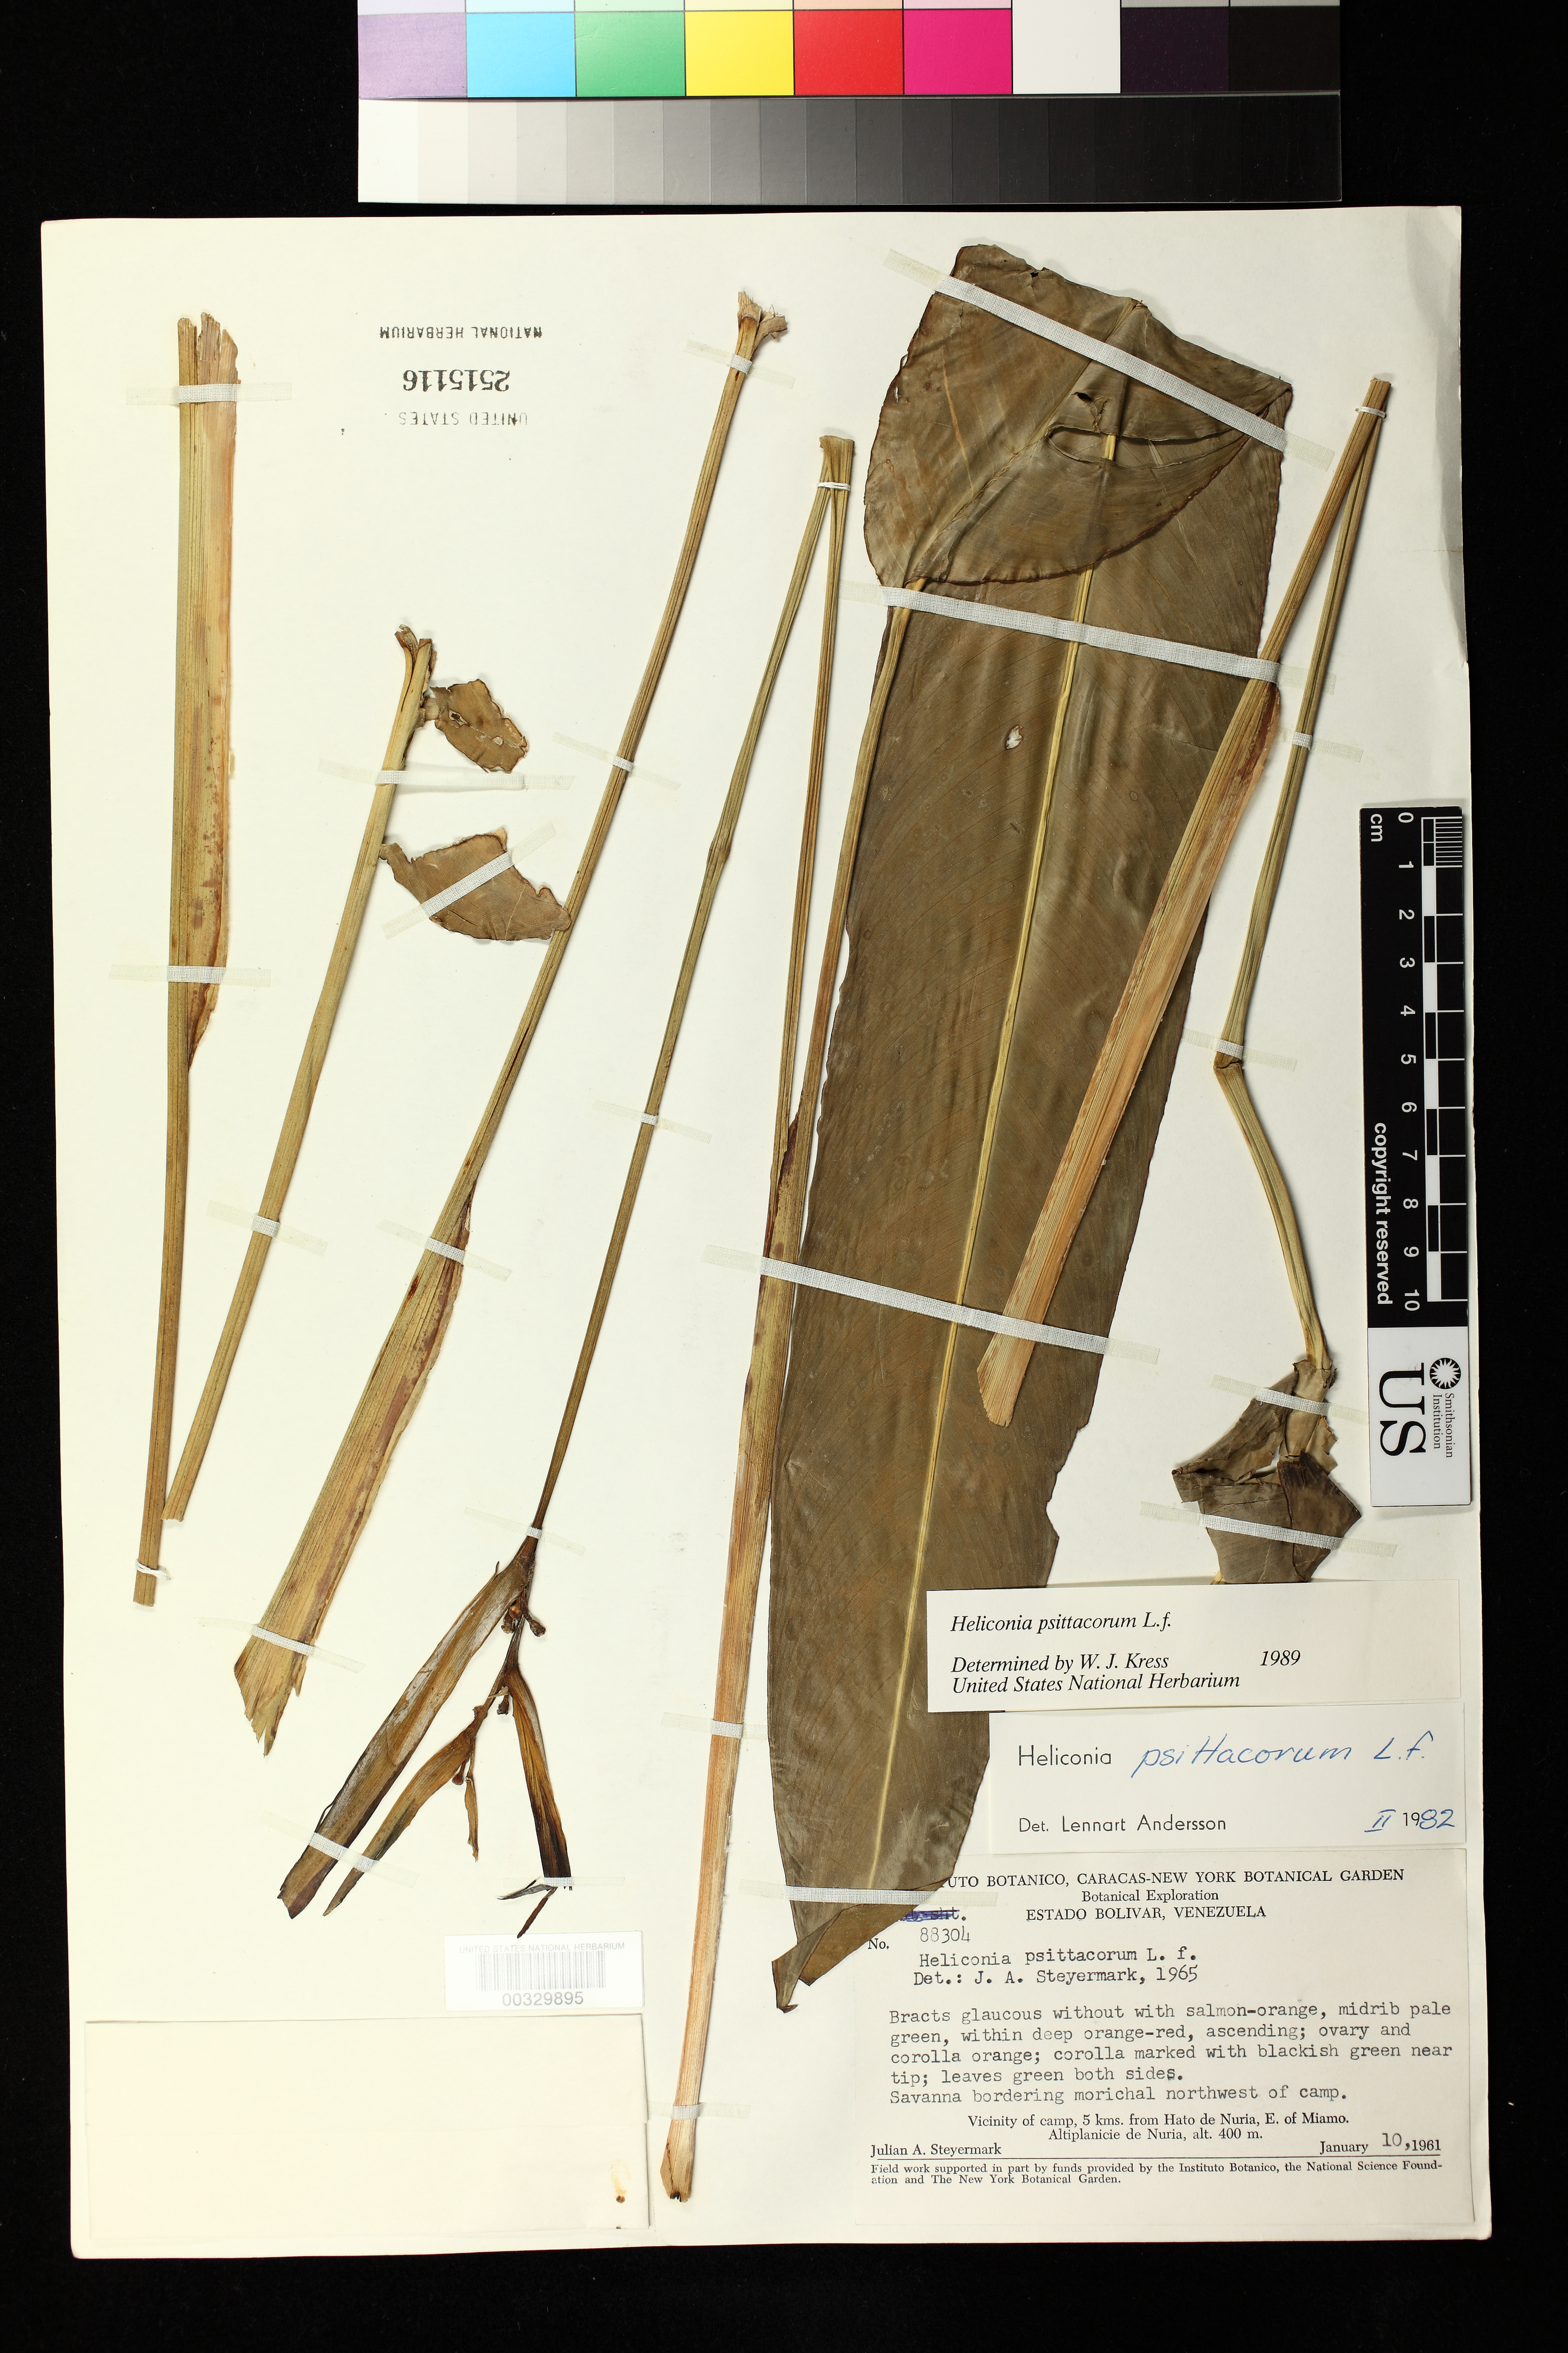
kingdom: Plantae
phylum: Tracheophyta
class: Liliopsida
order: Zingiberales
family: Heliconiaceae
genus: Heliconia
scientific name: Heliconia psittacorum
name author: L. f.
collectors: J. Steyermark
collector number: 88304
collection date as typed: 10 Jan 1961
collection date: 1961-01-10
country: Venezuela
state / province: Bolivar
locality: Vicinity of camp, 5 km from hato de nuria, e of miamo, altiplancie de nuria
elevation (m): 400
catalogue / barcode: US 2515116